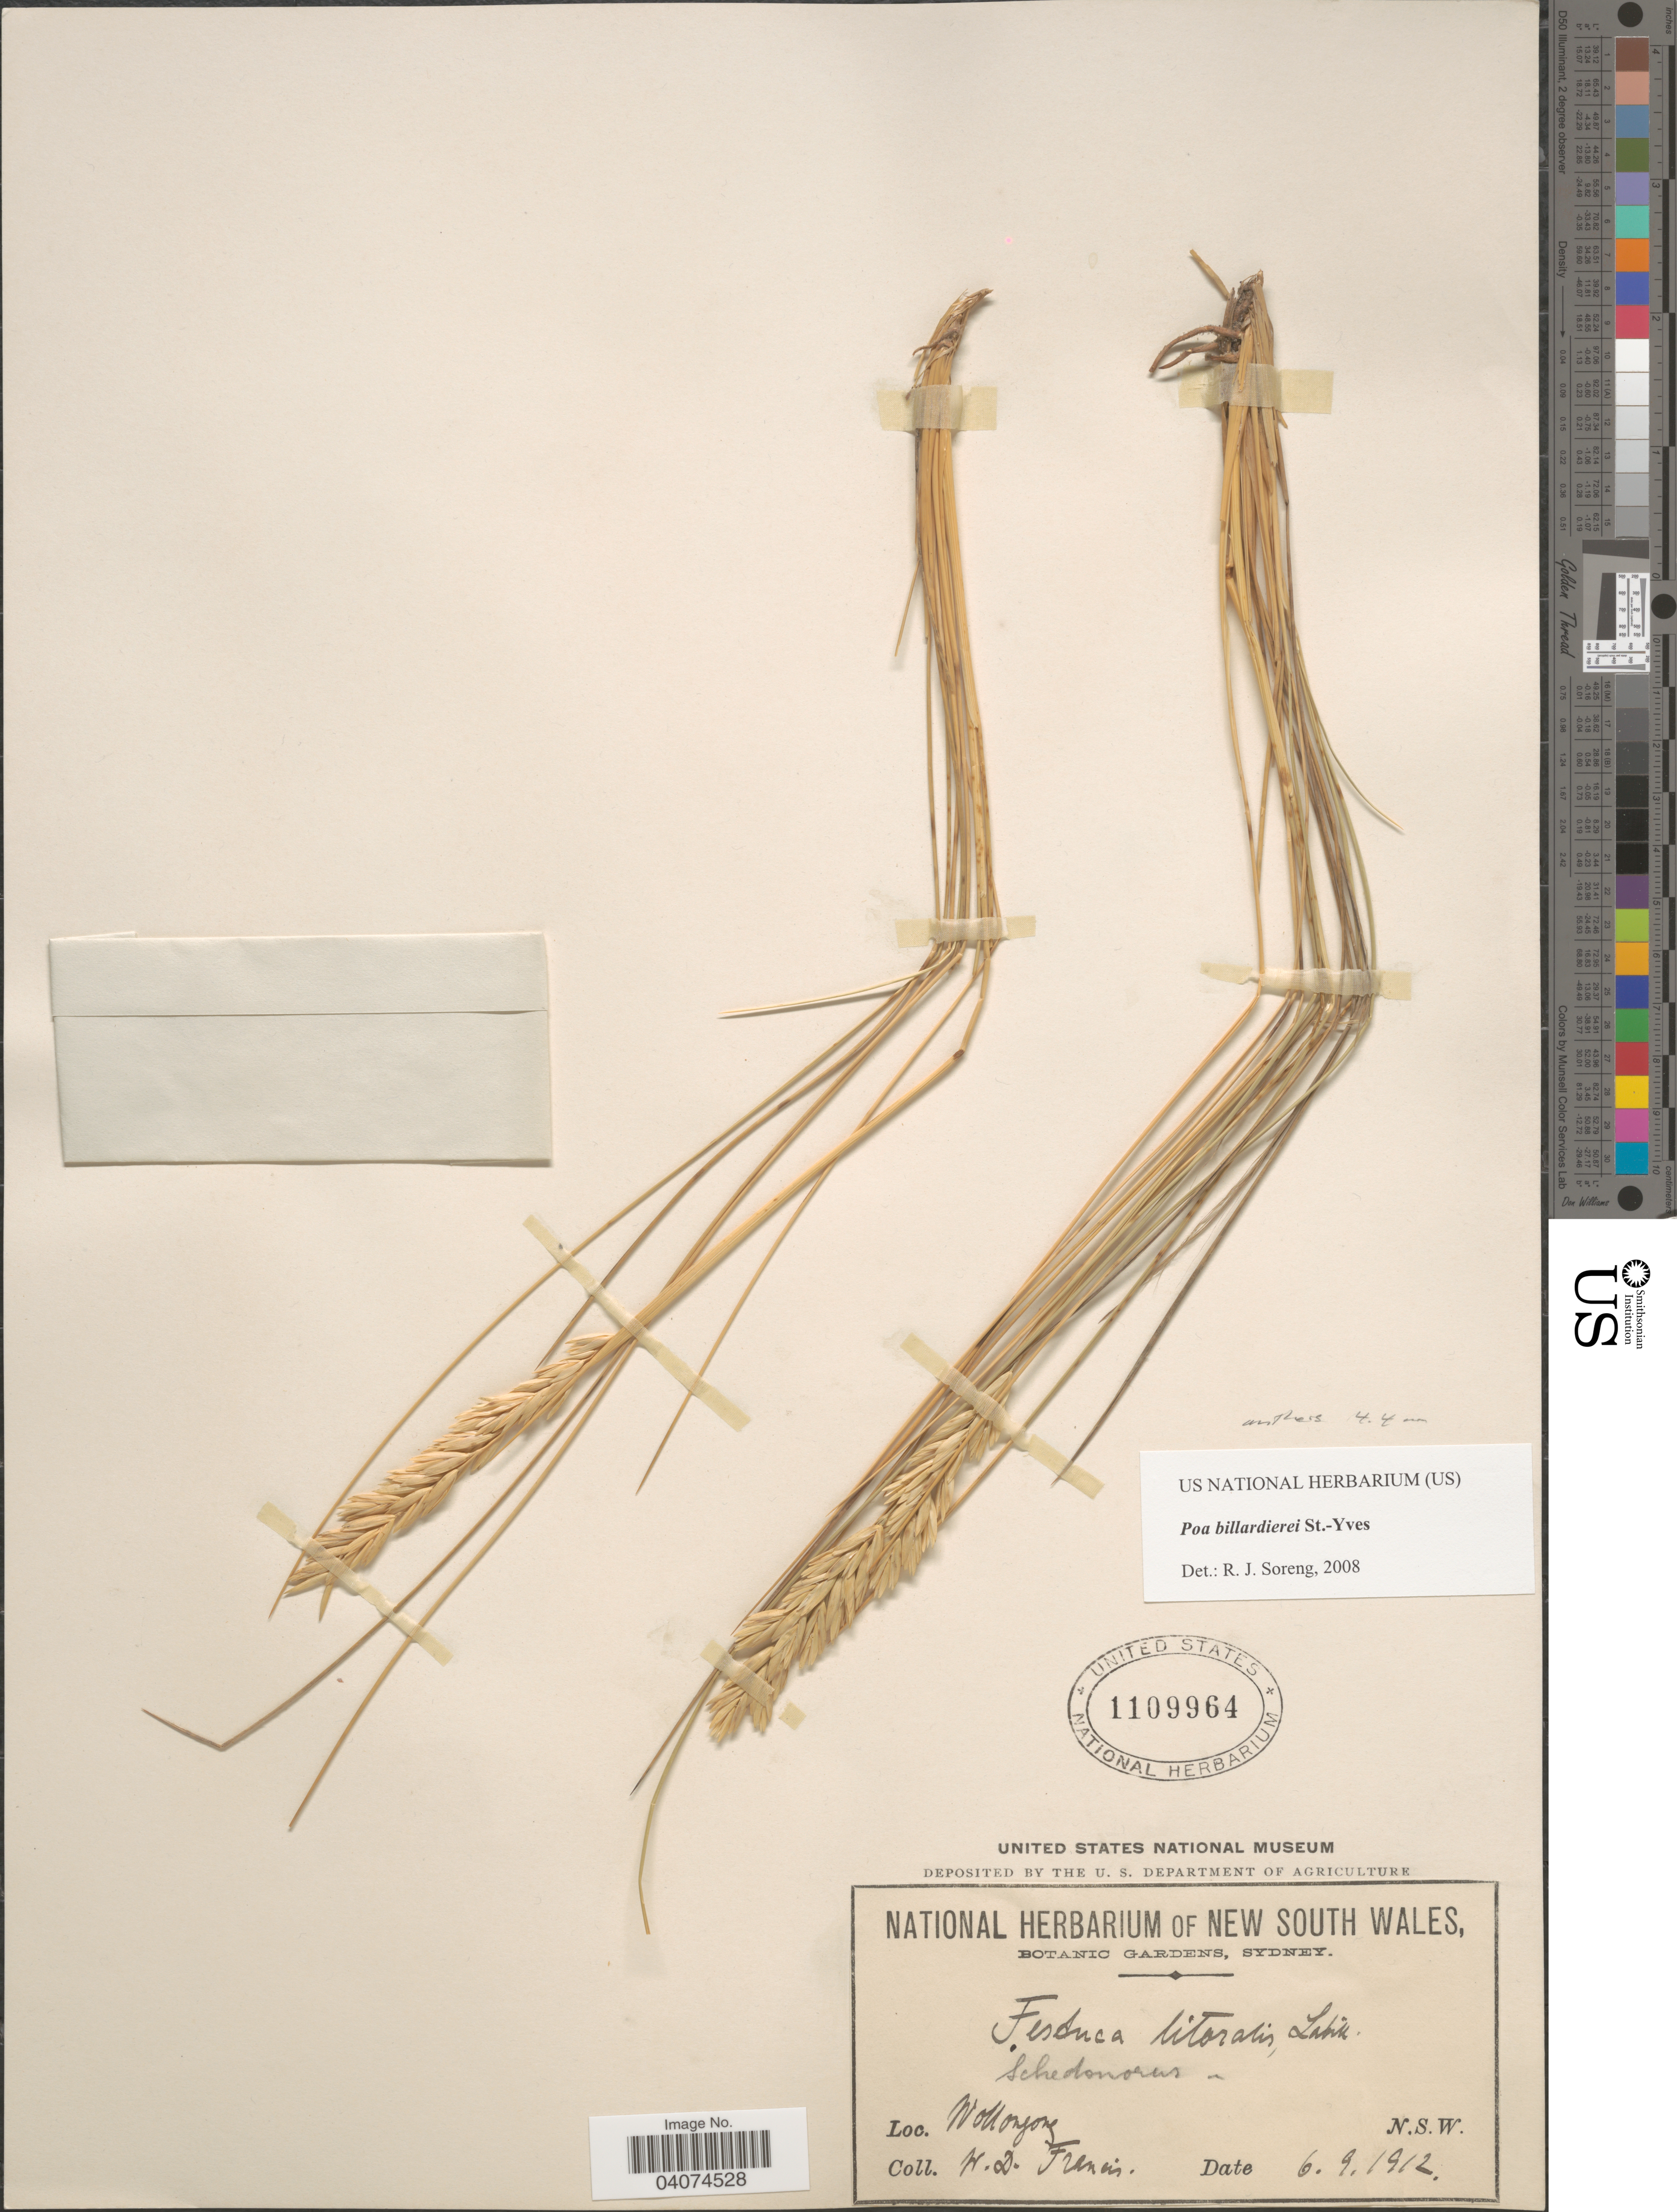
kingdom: Plantae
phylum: Tracheophyta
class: Liliopsida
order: Poales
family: Poaceae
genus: Poa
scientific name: Poa billardierei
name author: (Spreng.) St.-Yves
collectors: W. Francis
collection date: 1912-09-06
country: Australia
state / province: New South Wales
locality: Wollongong.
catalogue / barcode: US 1109964